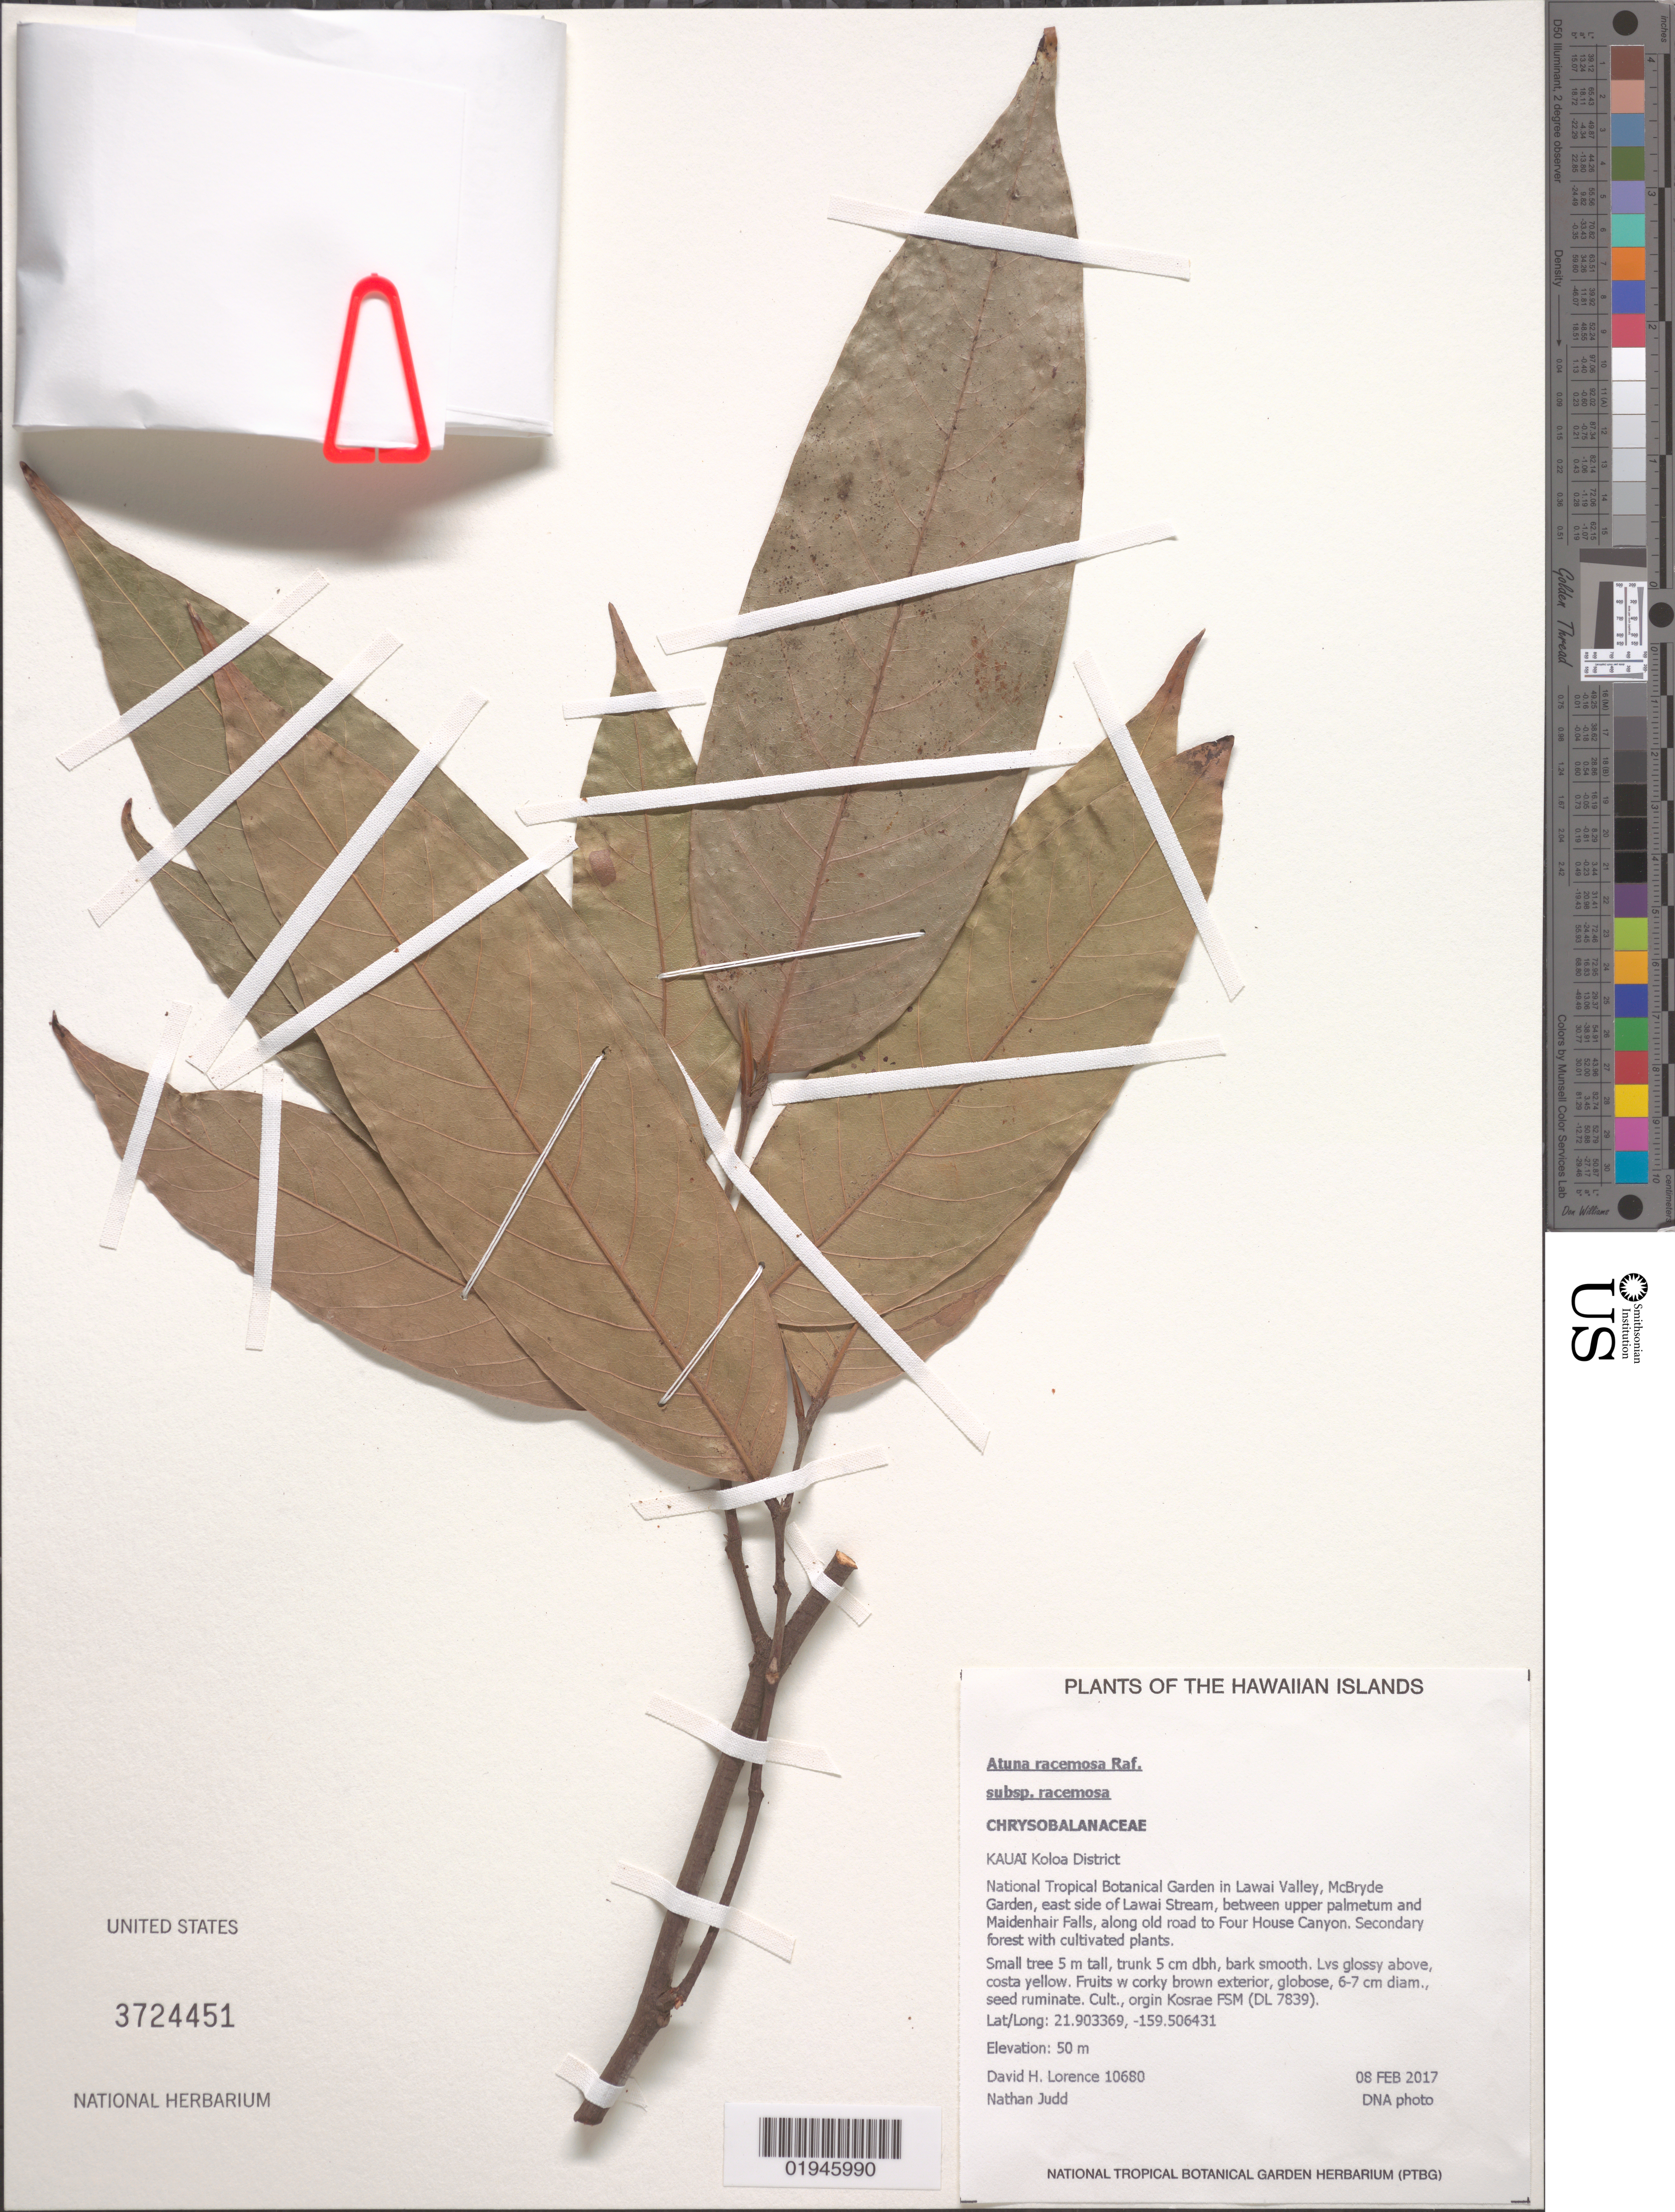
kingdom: Plantae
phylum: Tracheophyta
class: Magnoliopsida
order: Malpighiales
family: Chrysobalanaceae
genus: Atuna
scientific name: Atuna racemosa subsp. racemosa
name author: Raf.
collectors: D. Lorence & N. Judd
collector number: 10680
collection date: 2017-02-08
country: United States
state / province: Hawaii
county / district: Kauai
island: Kaua'i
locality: Koloa District, National Tropical Botanical Garden in Lawai Valley, McBryde Garden, east side of Lawai Stream, between upper palmetum and Maidenhair Falls, along old road to Four House Canyon.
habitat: Secondary forest with cultivated plants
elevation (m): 50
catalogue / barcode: US 3724451